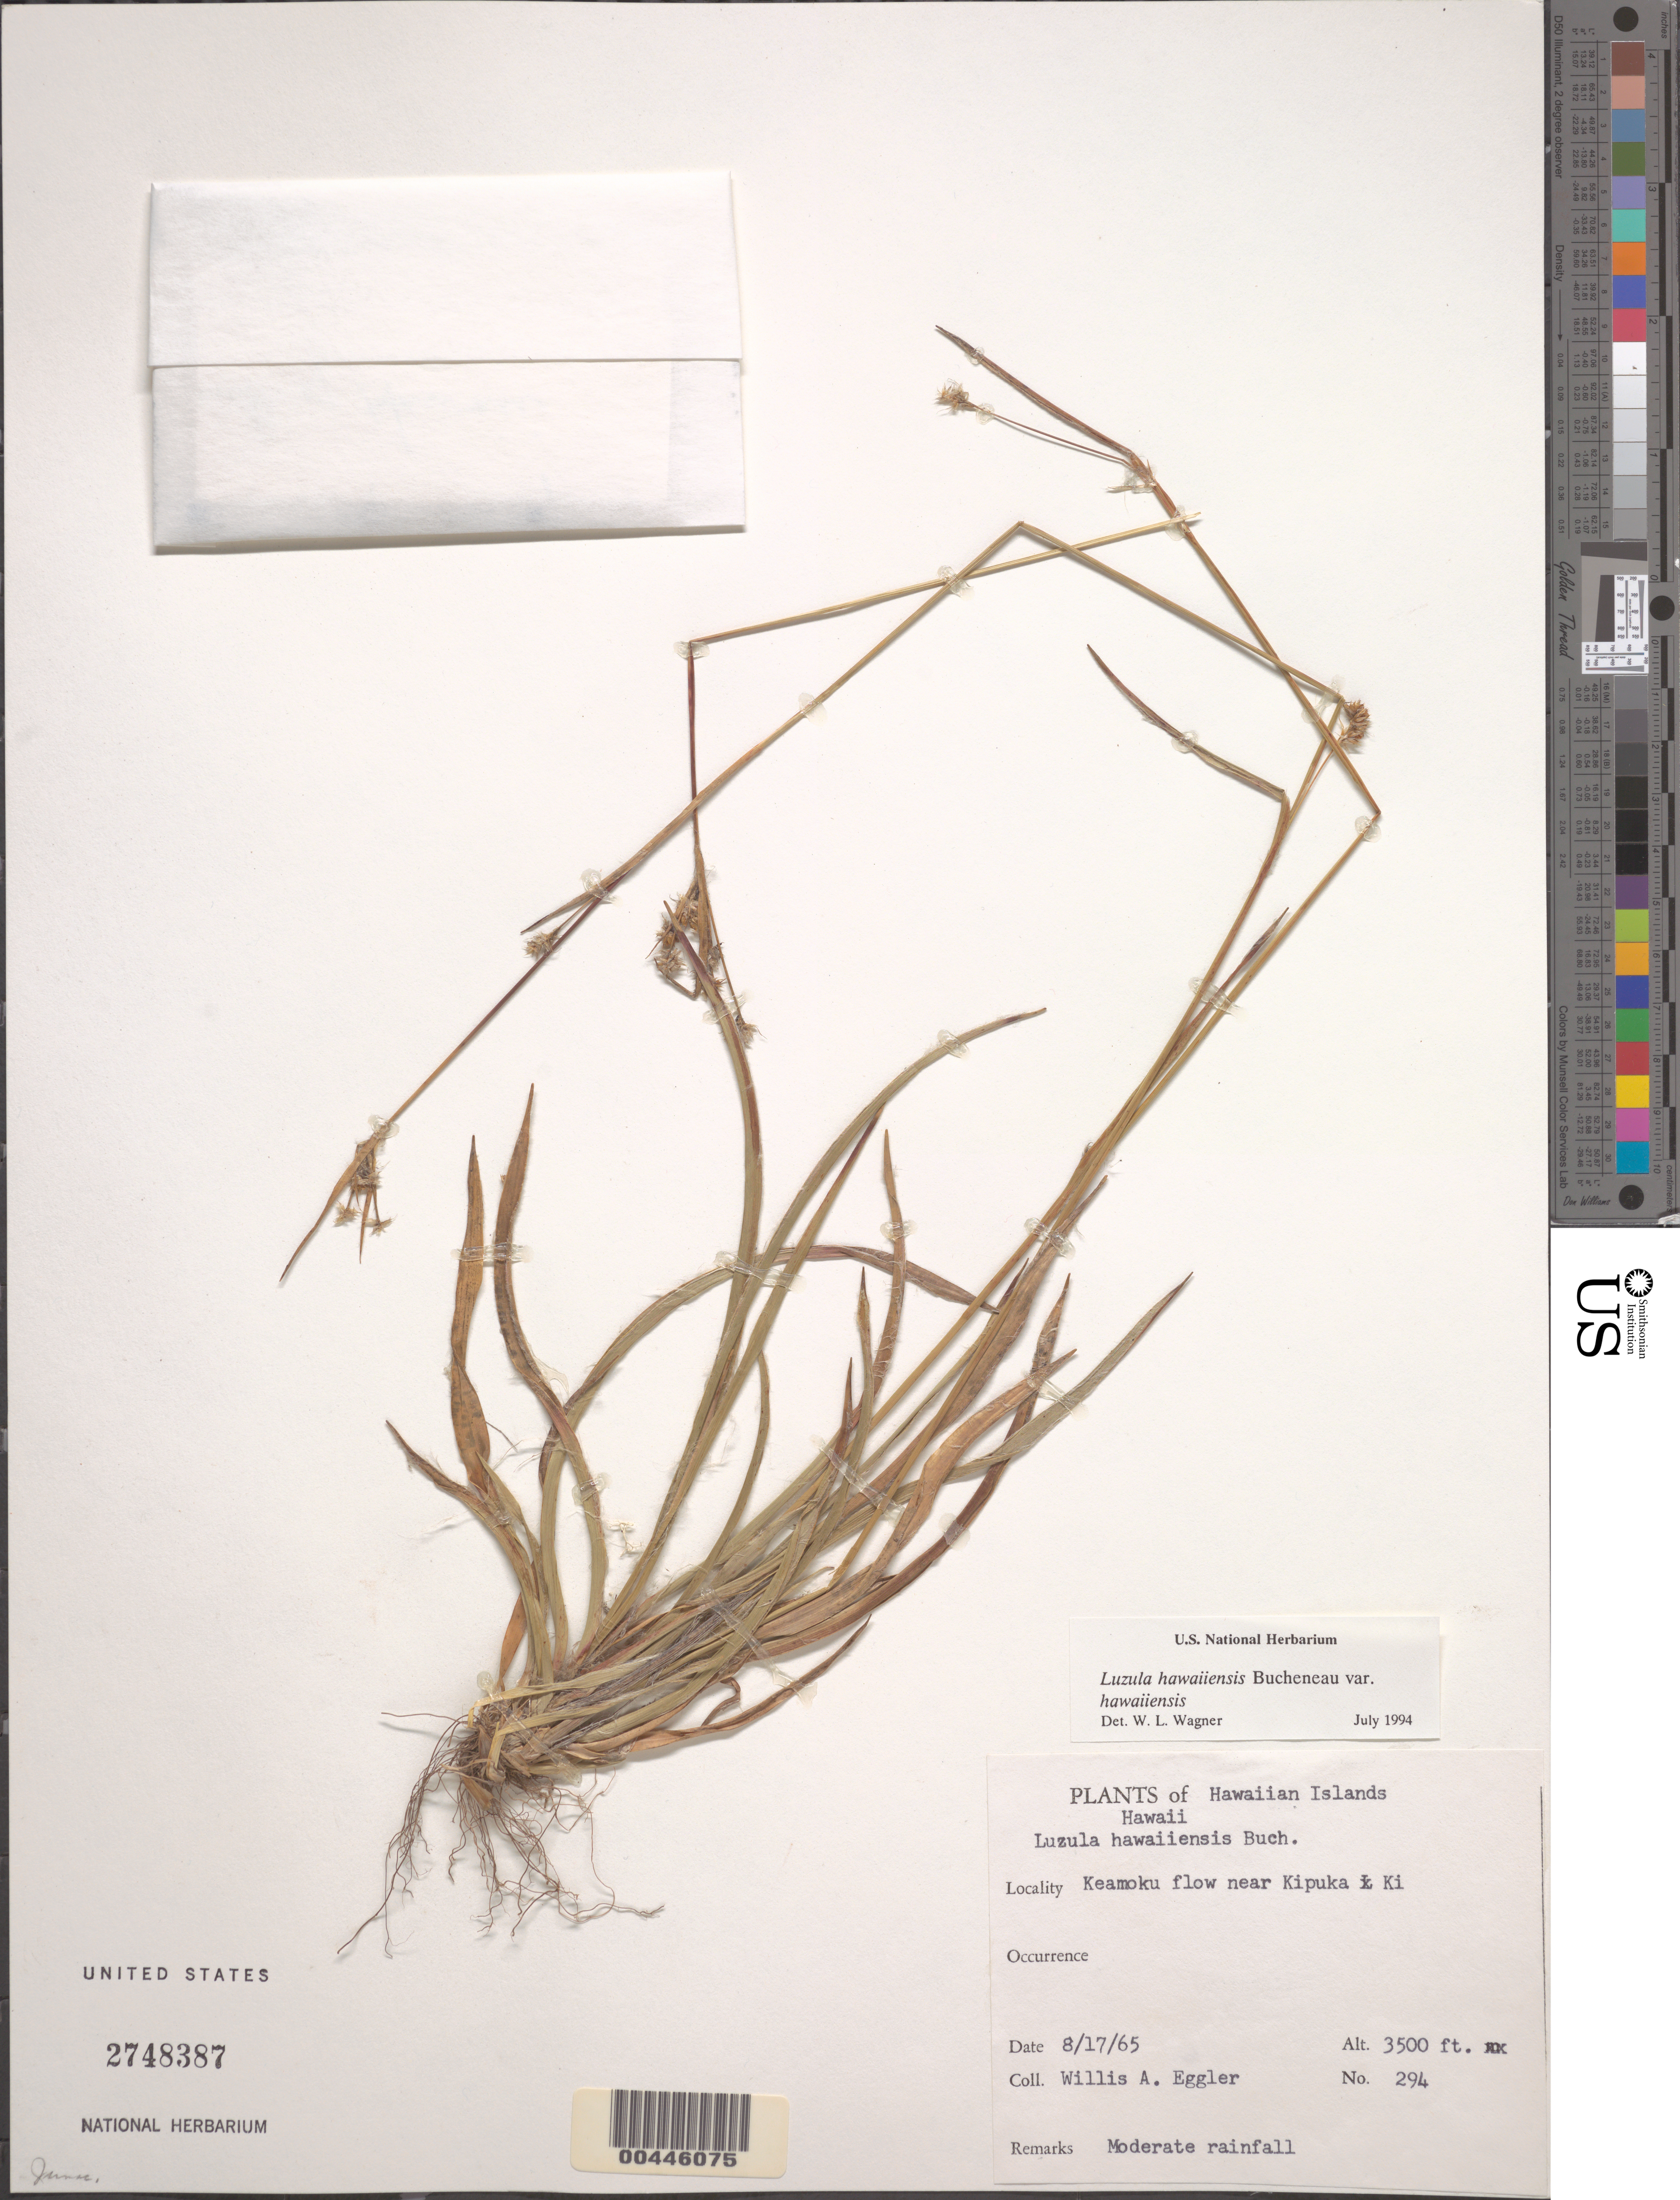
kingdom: Plantae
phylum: Tracheophyta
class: Liliopsida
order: Poales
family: Juncaceae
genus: Luzula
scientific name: Luzula hawaiiensis var. hawaiiensis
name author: Buchenau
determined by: Wagner, W. L., (BOT), Smithsonian Institution - National Museum of Natural History (UNITED STATES)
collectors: W. A. Eggler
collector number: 294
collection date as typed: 17 Aug 1965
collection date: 1965-08-17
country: United States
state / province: Hawaii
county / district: Hawaii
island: Hawaii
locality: Keamoku flow near Kipuka Ki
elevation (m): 1067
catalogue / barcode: US 2748387